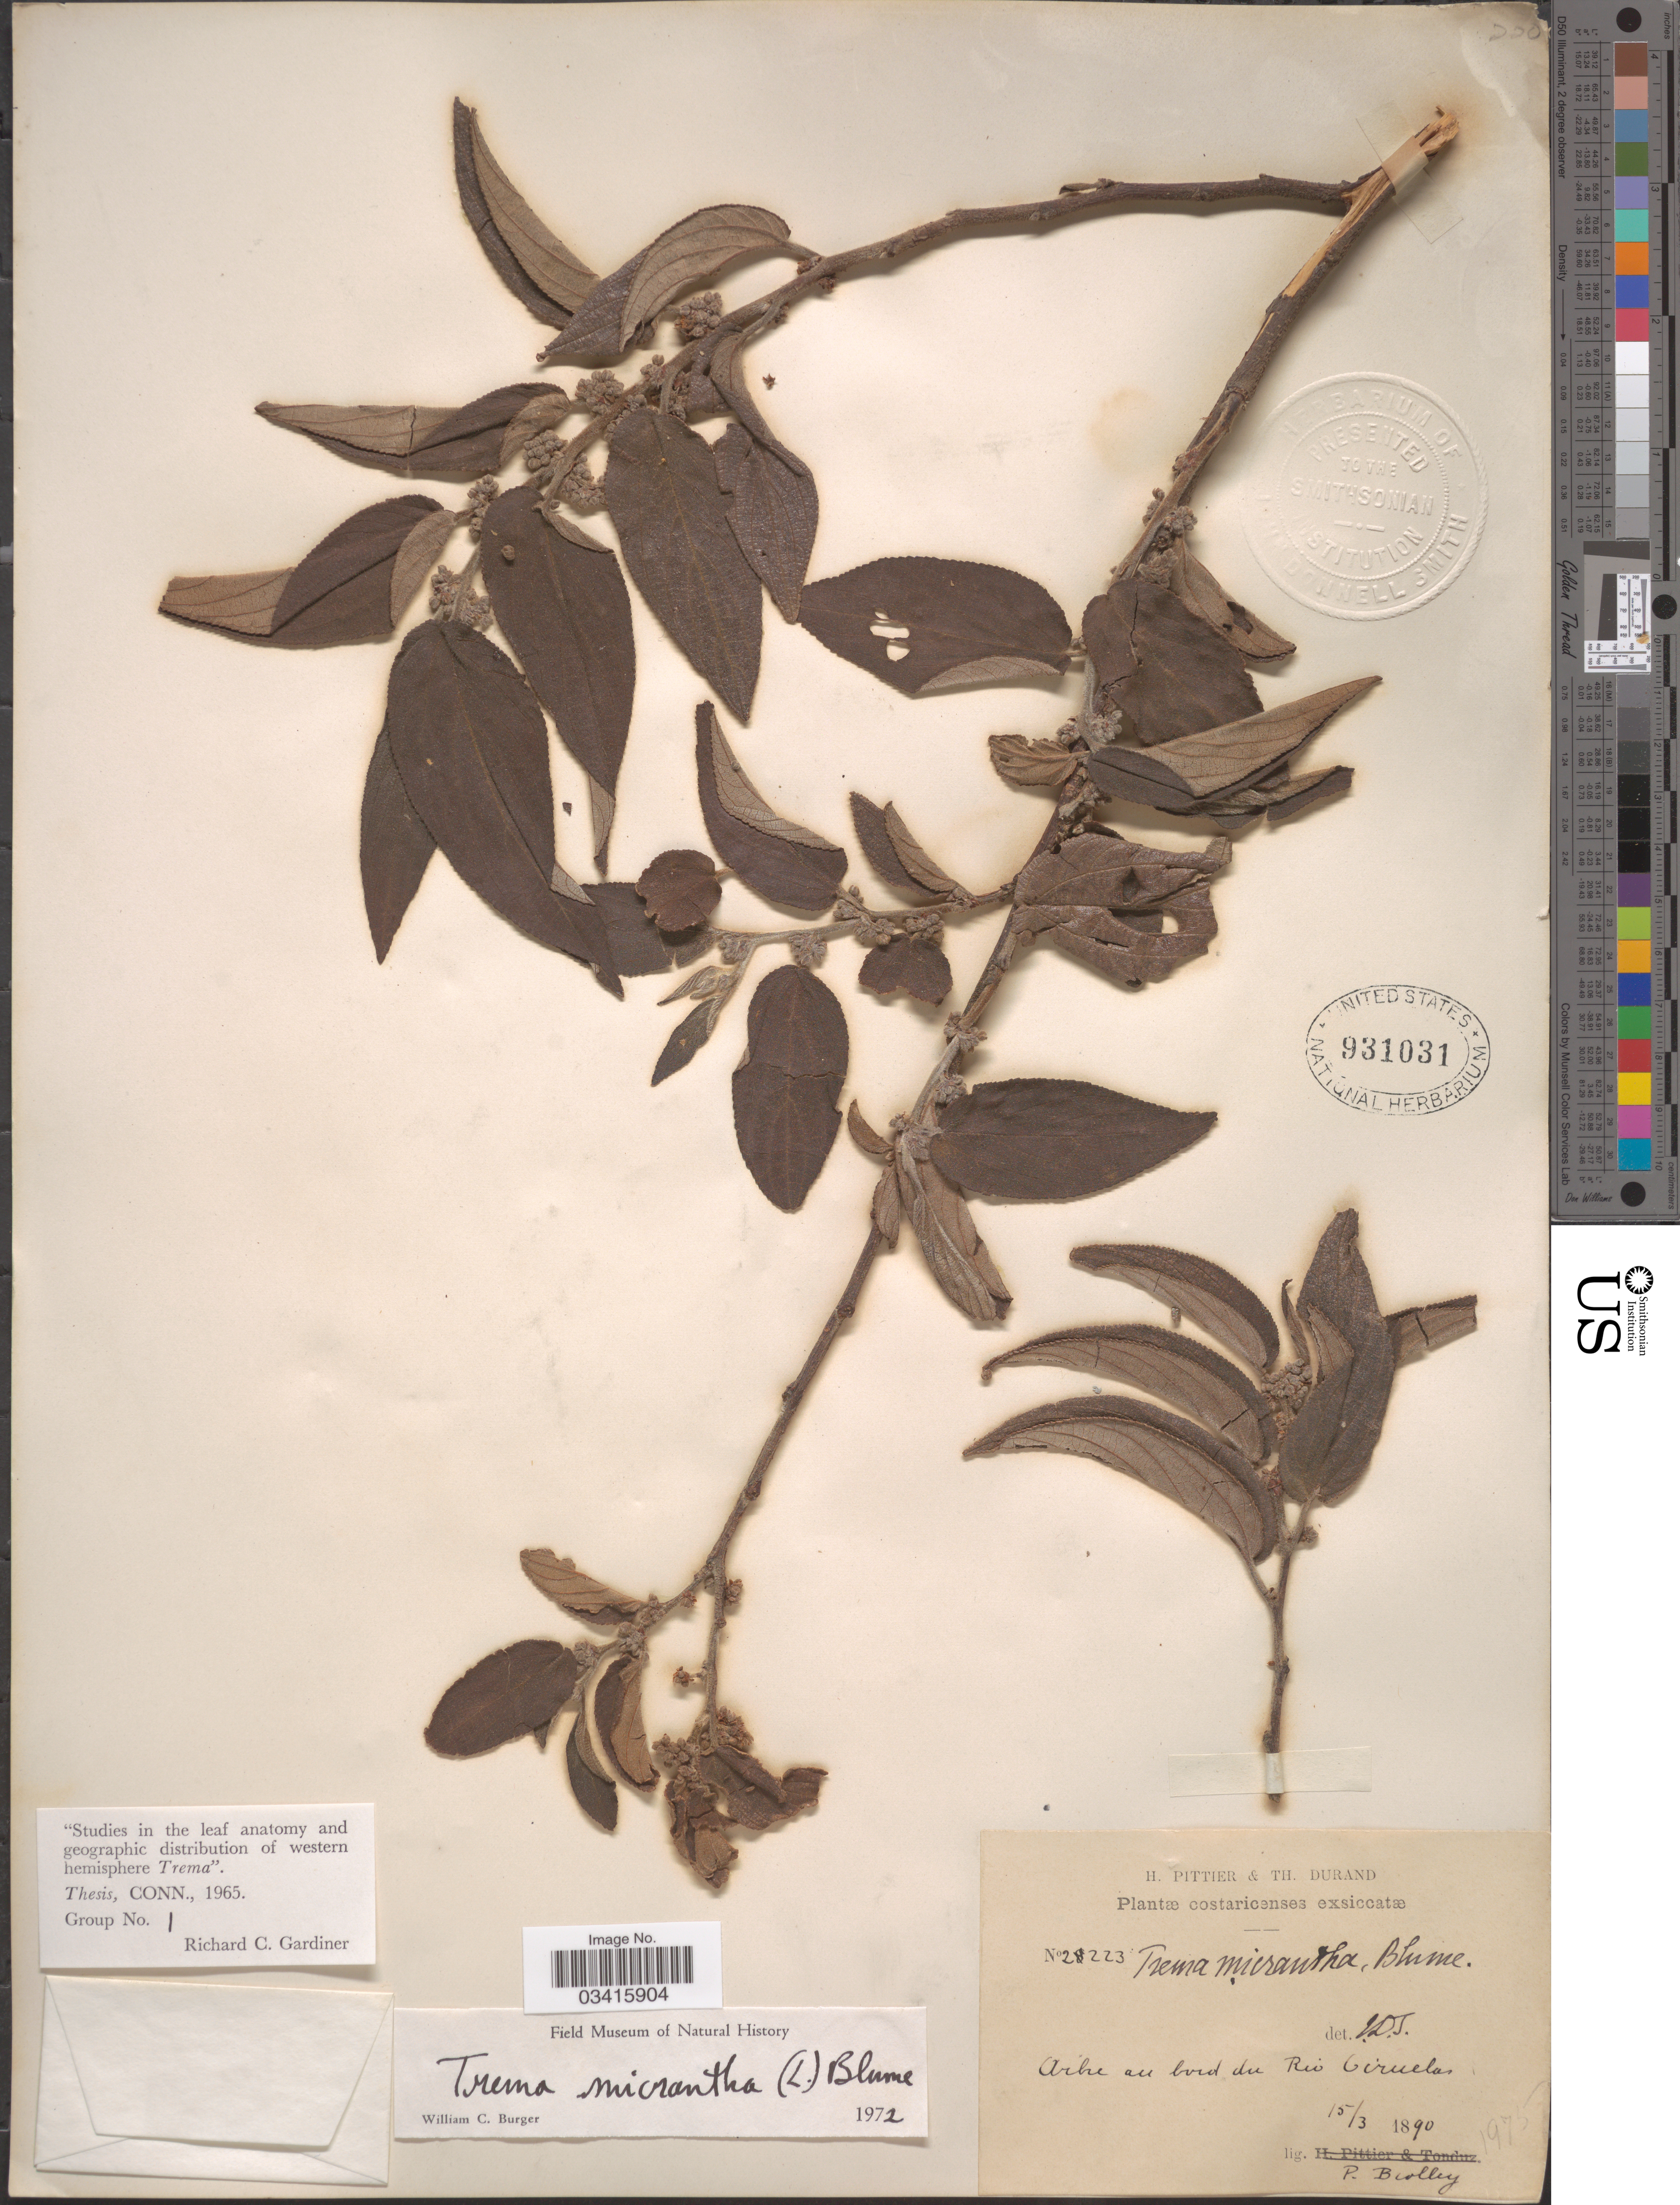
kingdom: Plantae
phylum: Tracheophyta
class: Magnoliopsida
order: Rosales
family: Cannabaceae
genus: Trema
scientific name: Trema micranthum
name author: (L.) Blume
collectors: P. Biolley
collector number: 28223*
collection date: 1890-03-15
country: Costa Rica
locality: Arbre au bord du Rio Ciruelas.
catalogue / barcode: US 931031